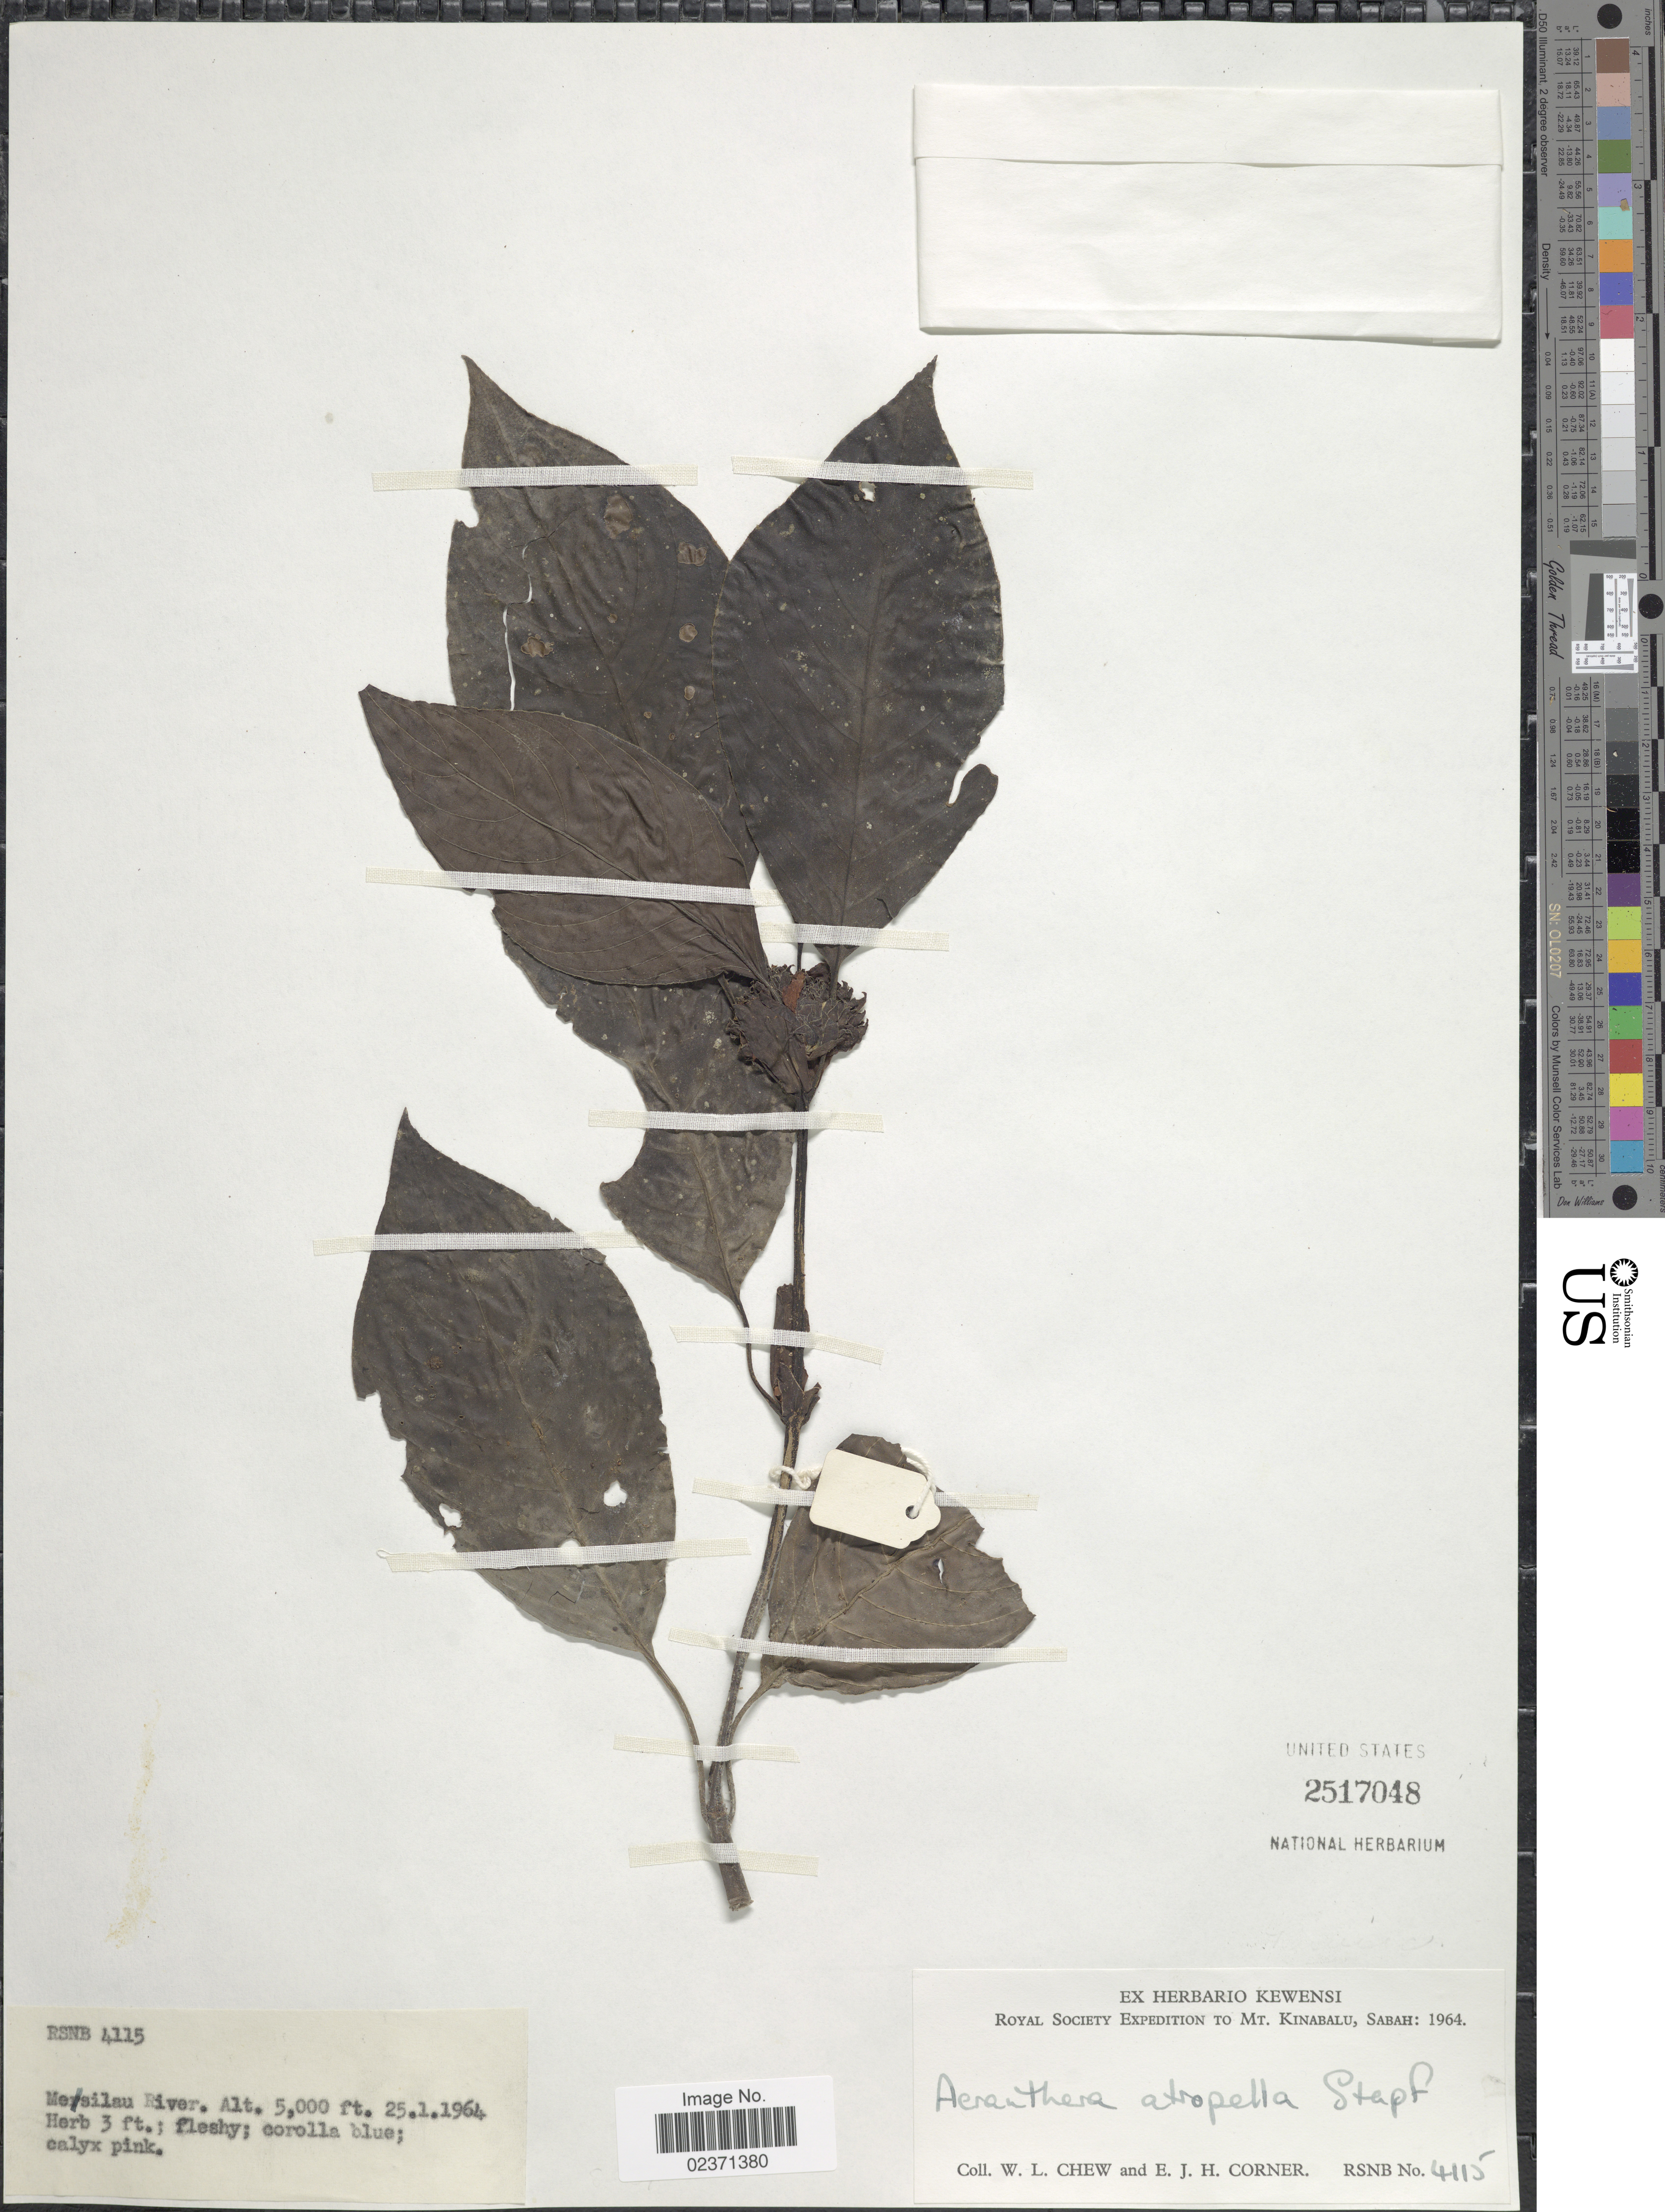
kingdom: Plantae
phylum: Tracheophyta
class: Magnoliopsida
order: Gentianales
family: Rubiaceae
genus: Acranthera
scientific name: Acranthera atropella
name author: Stapf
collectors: W. Chew & E. Corner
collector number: RSNB 4115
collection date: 1964-01-25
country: Malaysia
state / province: Sabah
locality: Mt. Kinabalu. Mesilau River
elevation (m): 1524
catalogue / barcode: US 2517048